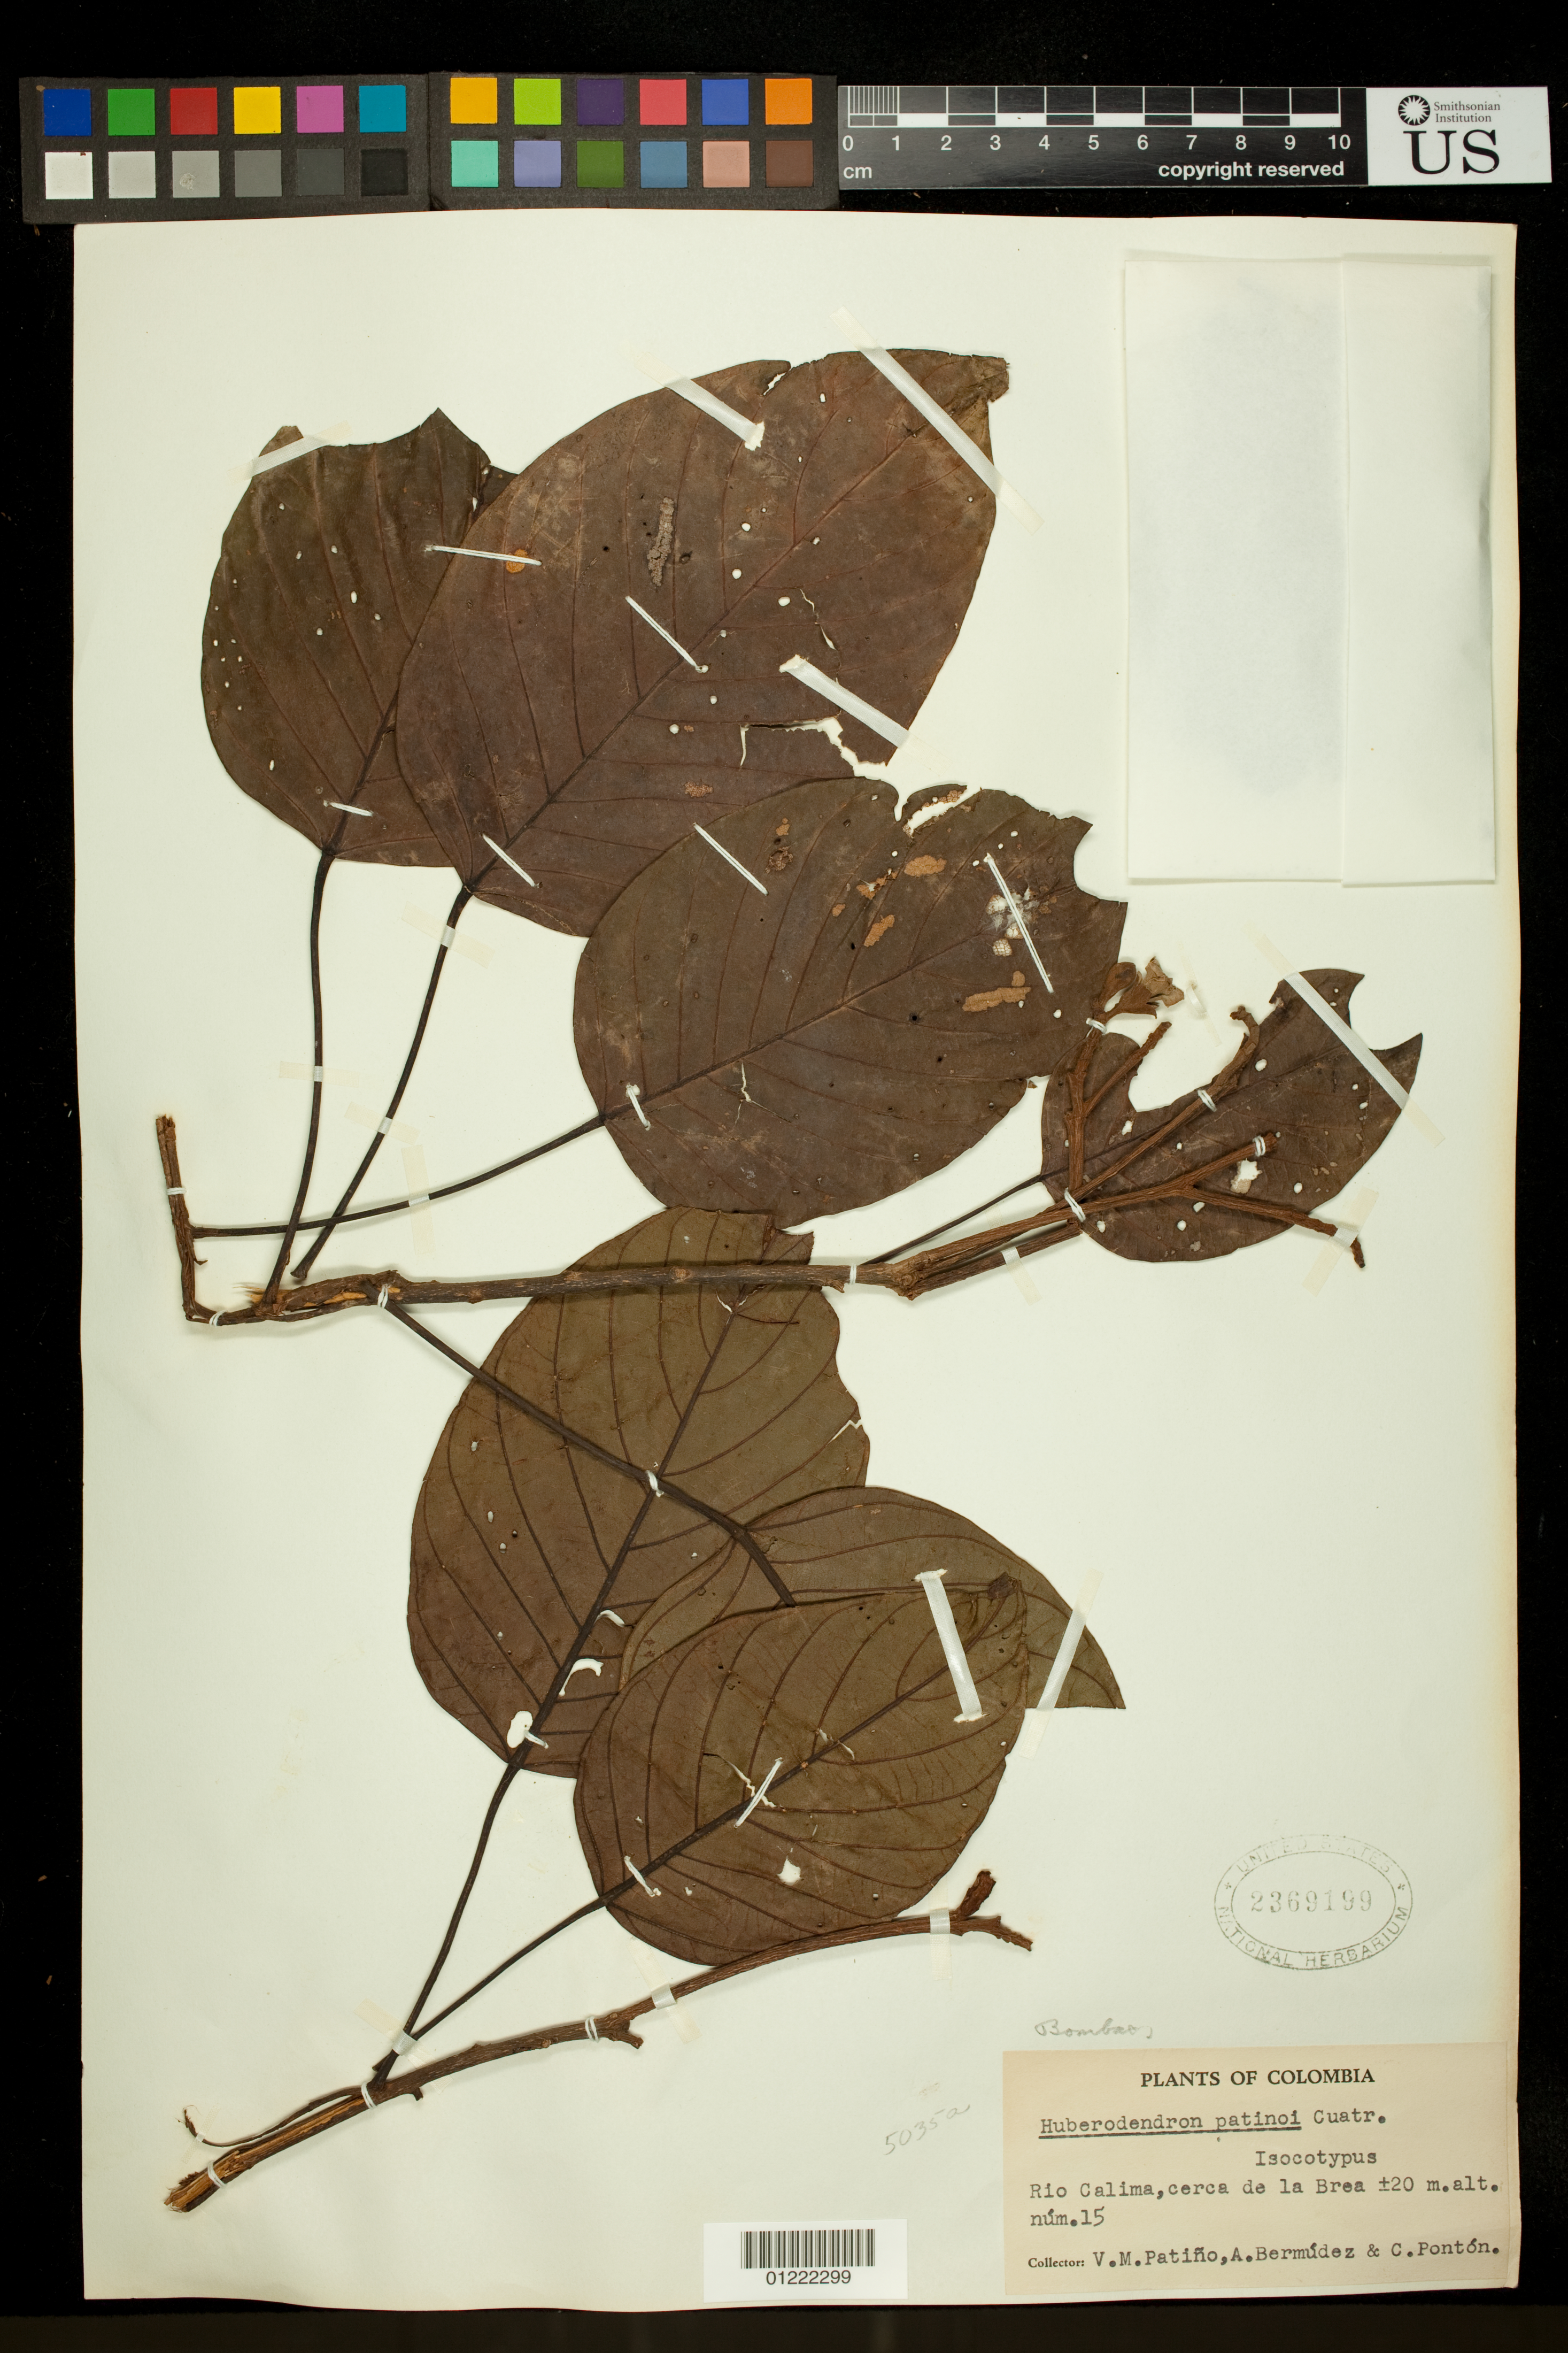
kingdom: Plantae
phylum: Tracheophyta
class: Magnoliopsida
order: Malvales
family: Malvaceae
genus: Huberodendron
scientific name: Huberodendron patinoi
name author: Cuatrec.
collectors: V. M. Patiño, A. Bermúdez & C. Pontón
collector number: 15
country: Colombia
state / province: Valle del Cauca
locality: Rio Calima, cerca de la Brea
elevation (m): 20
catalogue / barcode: US 2369199